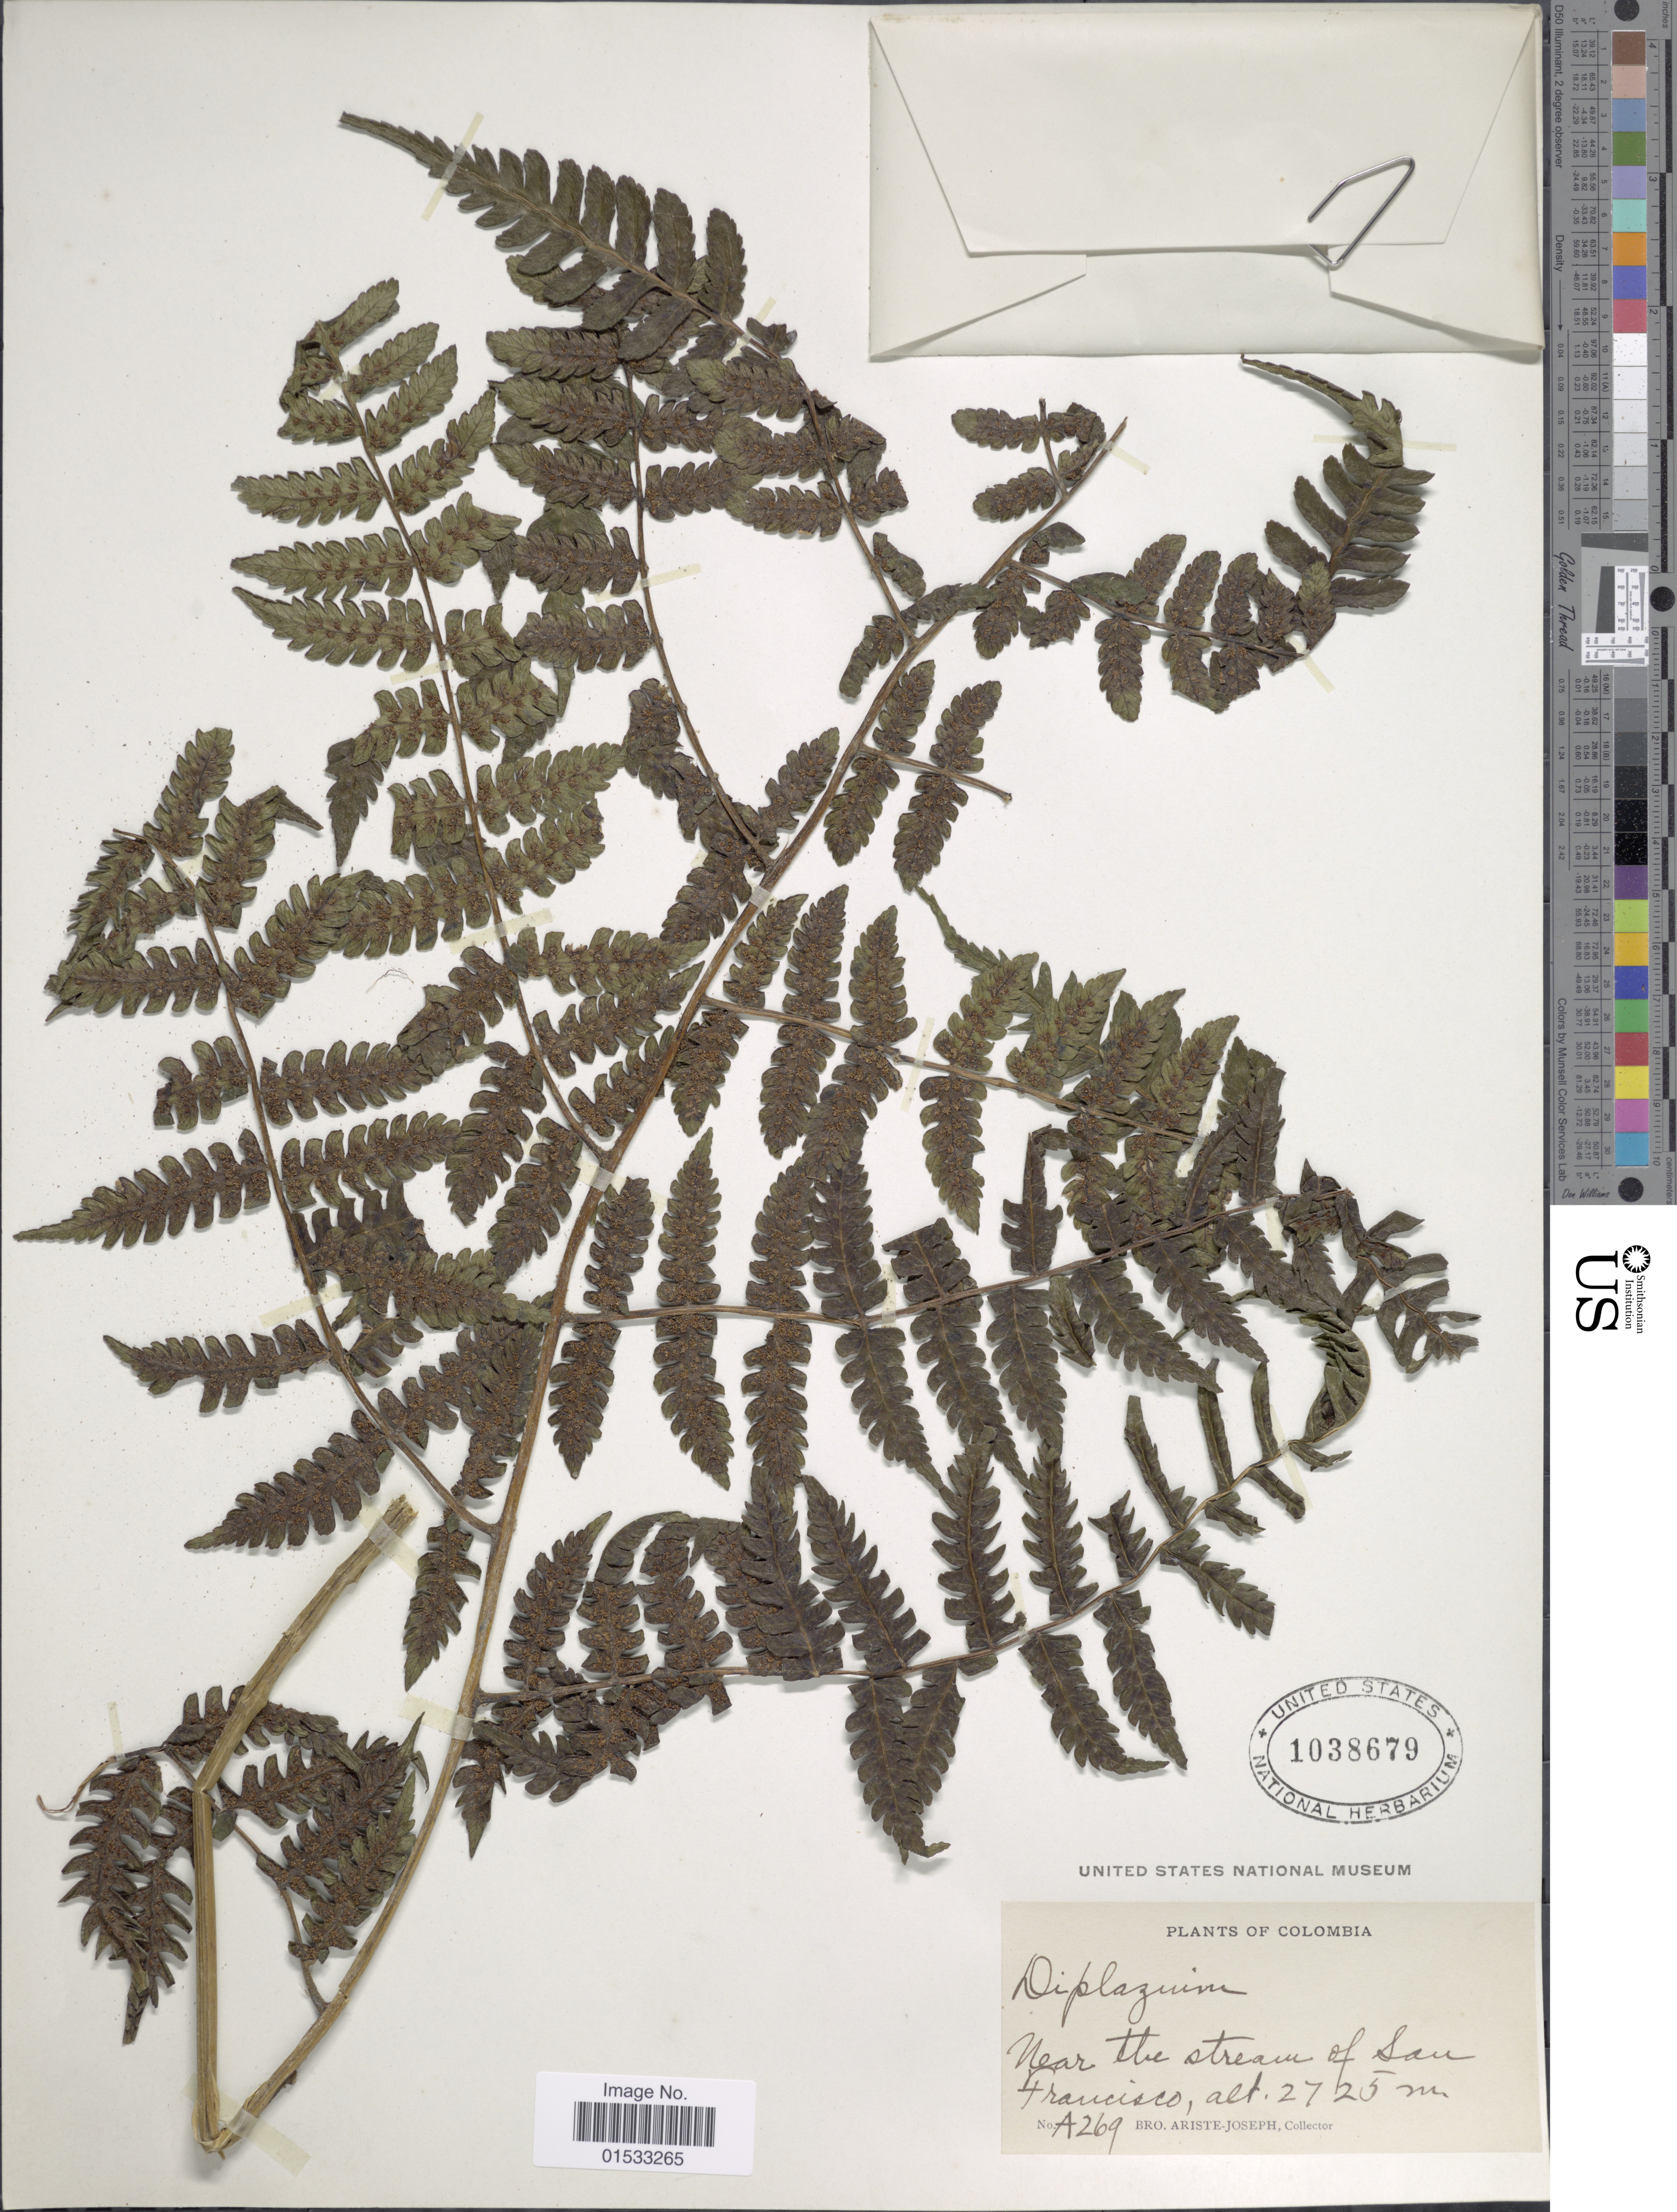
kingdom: Plantae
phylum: Tracheophyta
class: Polypodiopsida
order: Polypodiales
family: Athyriaceae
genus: Diplazium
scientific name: Diplazium sp.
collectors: Bro. Ariste-Joseph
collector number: A269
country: Colombia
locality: Near the stream of San Francisco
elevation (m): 2725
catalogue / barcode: US 1038679